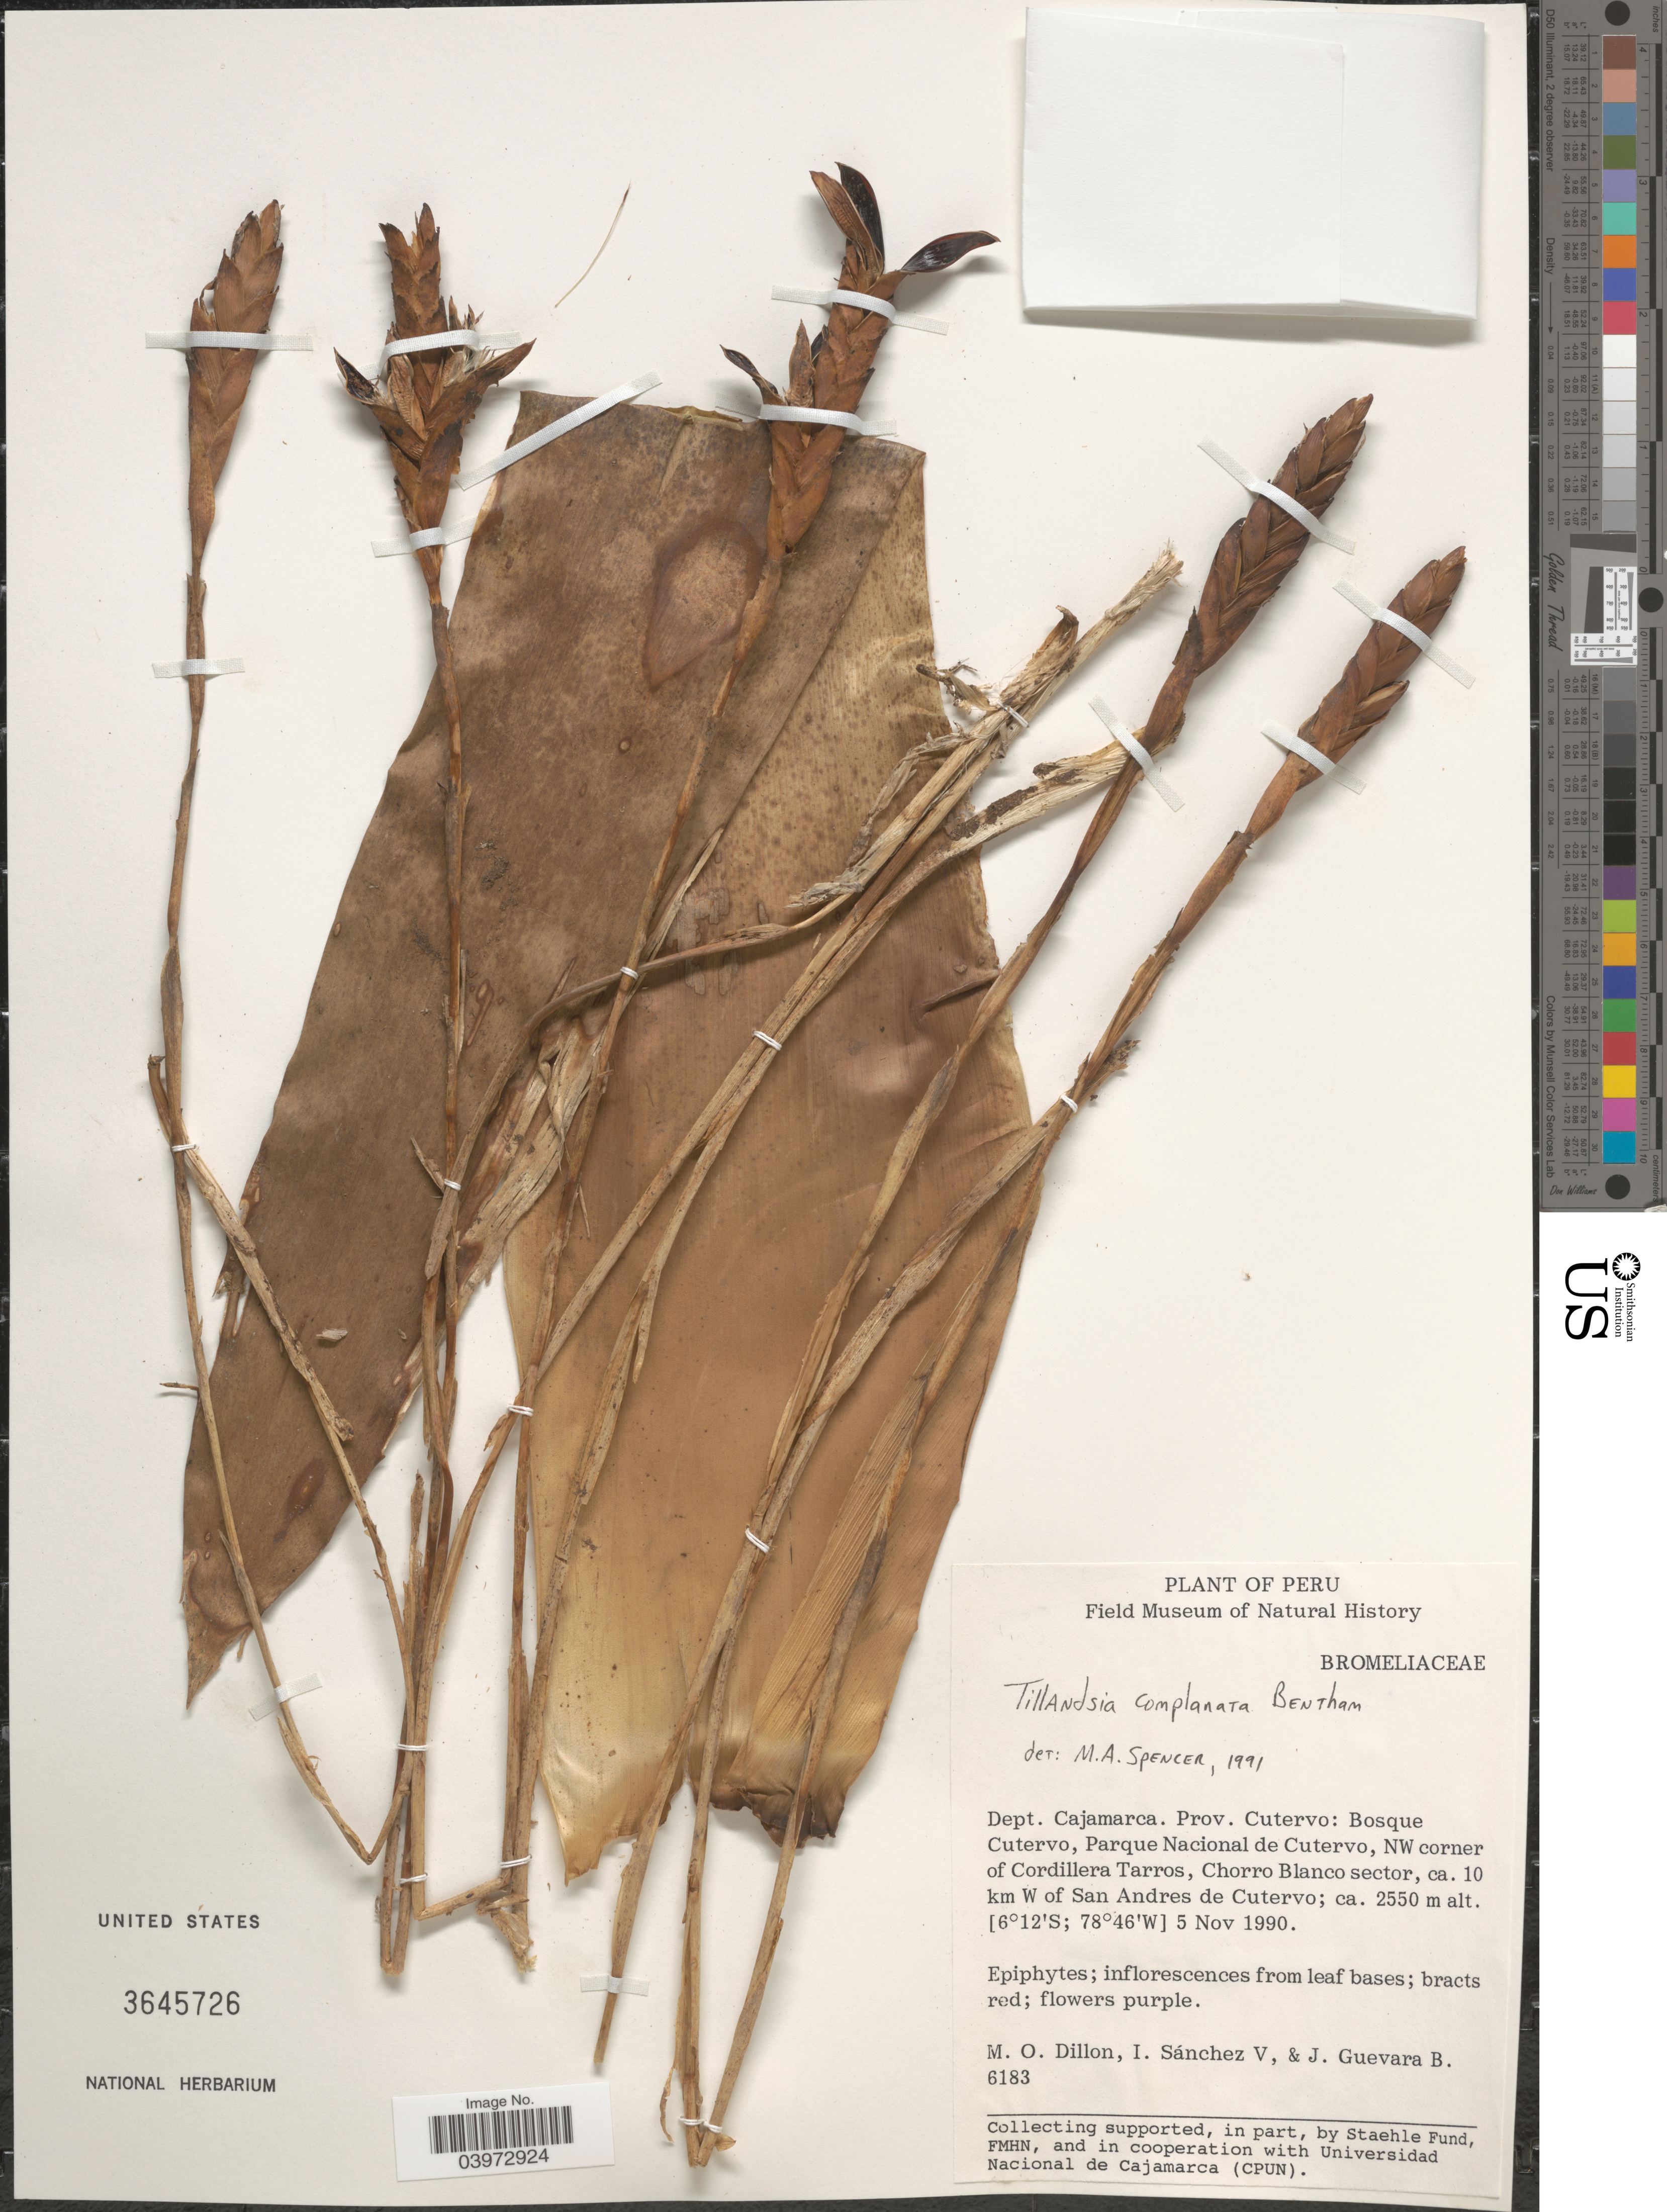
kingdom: Plantae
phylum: Tracheophyta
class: Liliopsida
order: Poales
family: Bromeliaceae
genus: Tillandsia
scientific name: Tillandsia complanata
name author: Benth.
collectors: M. O. Dillon, I. Sanchez & B. Guevara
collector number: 6183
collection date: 1990-11-05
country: Peru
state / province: Cajamarca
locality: Depto. Cajamarca. Prov. Cutervo: Bosque Cutervo, Parque Nacional de Cutervo, NW corner of Cordillera Tarros, Chorro Blanco sector, ca. 10 km W of San Andres de Cutervo.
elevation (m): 2550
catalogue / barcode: US 3645726